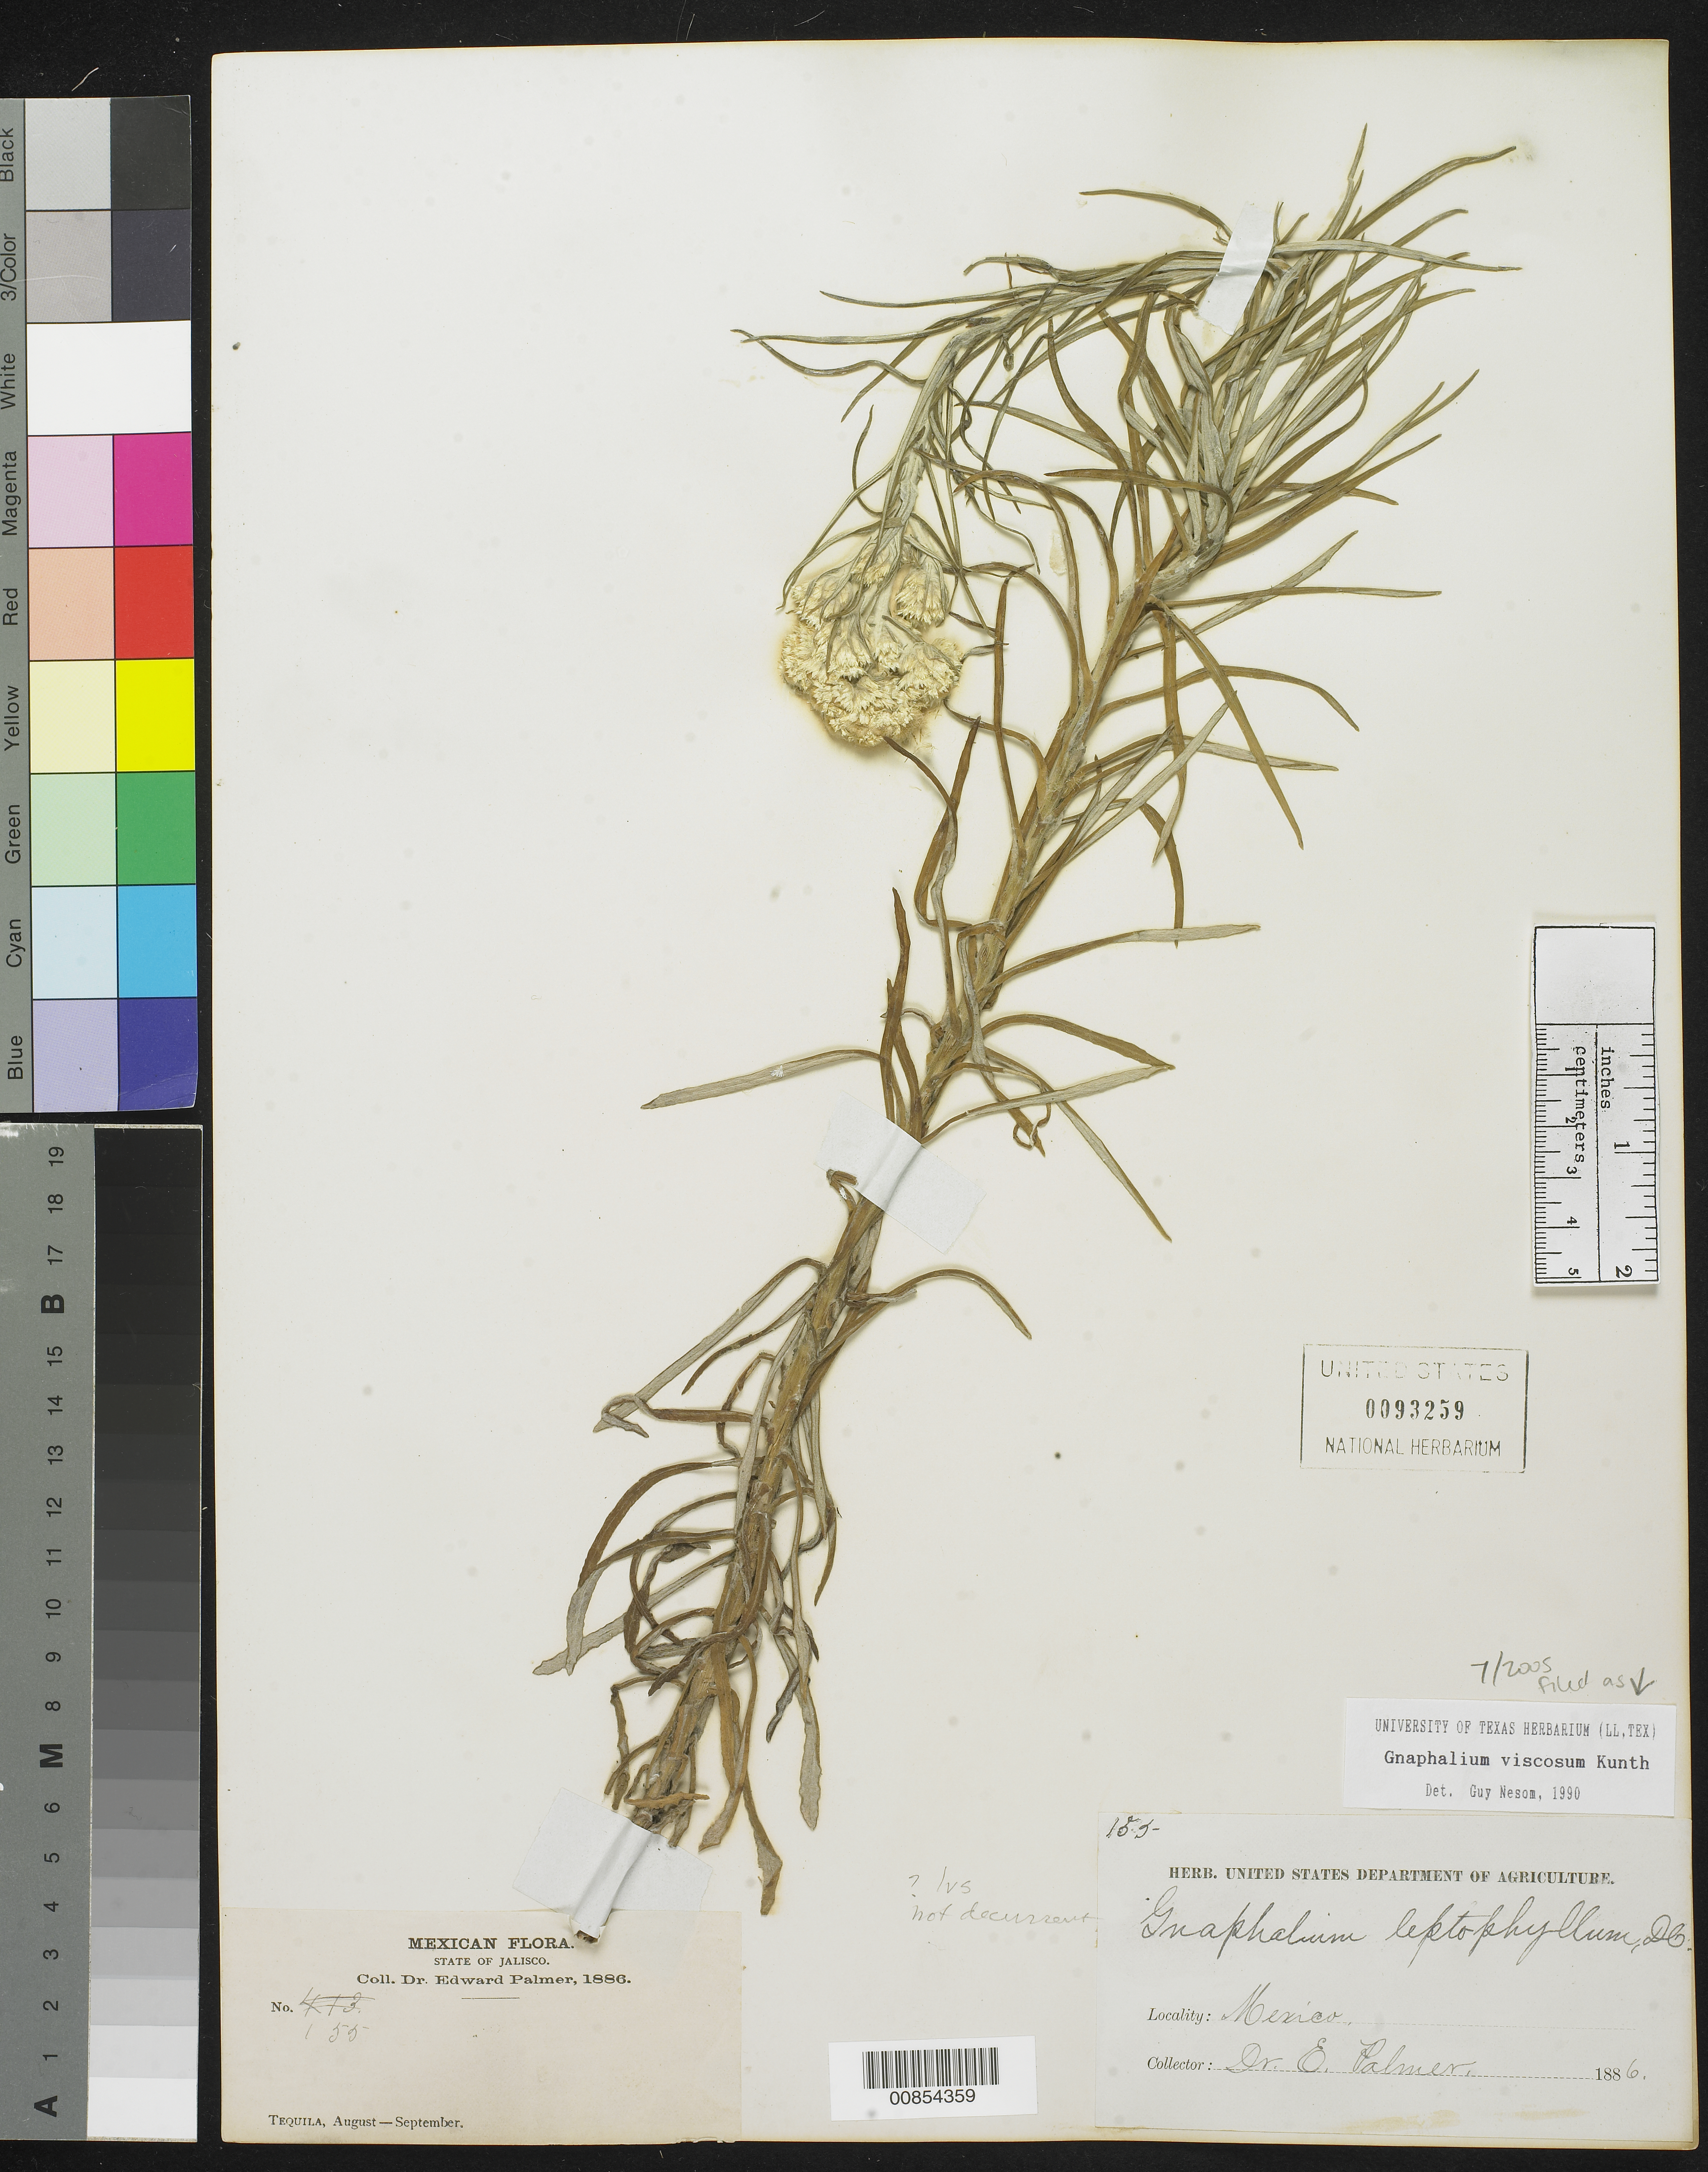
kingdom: Plantae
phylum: Tracheophyta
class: Magnoliopsida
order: Asterales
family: Asteraceae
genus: Pseudognaphalium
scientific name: Pseudognaphalium viscosum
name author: (Kunth) Anderb.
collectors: E. Palmer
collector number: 155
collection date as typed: Aug 1886 to -- Sep 1886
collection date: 1886-08/1886-09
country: Mexico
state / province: Jalisco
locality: Tequila, Jalisco.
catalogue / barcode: US 93259